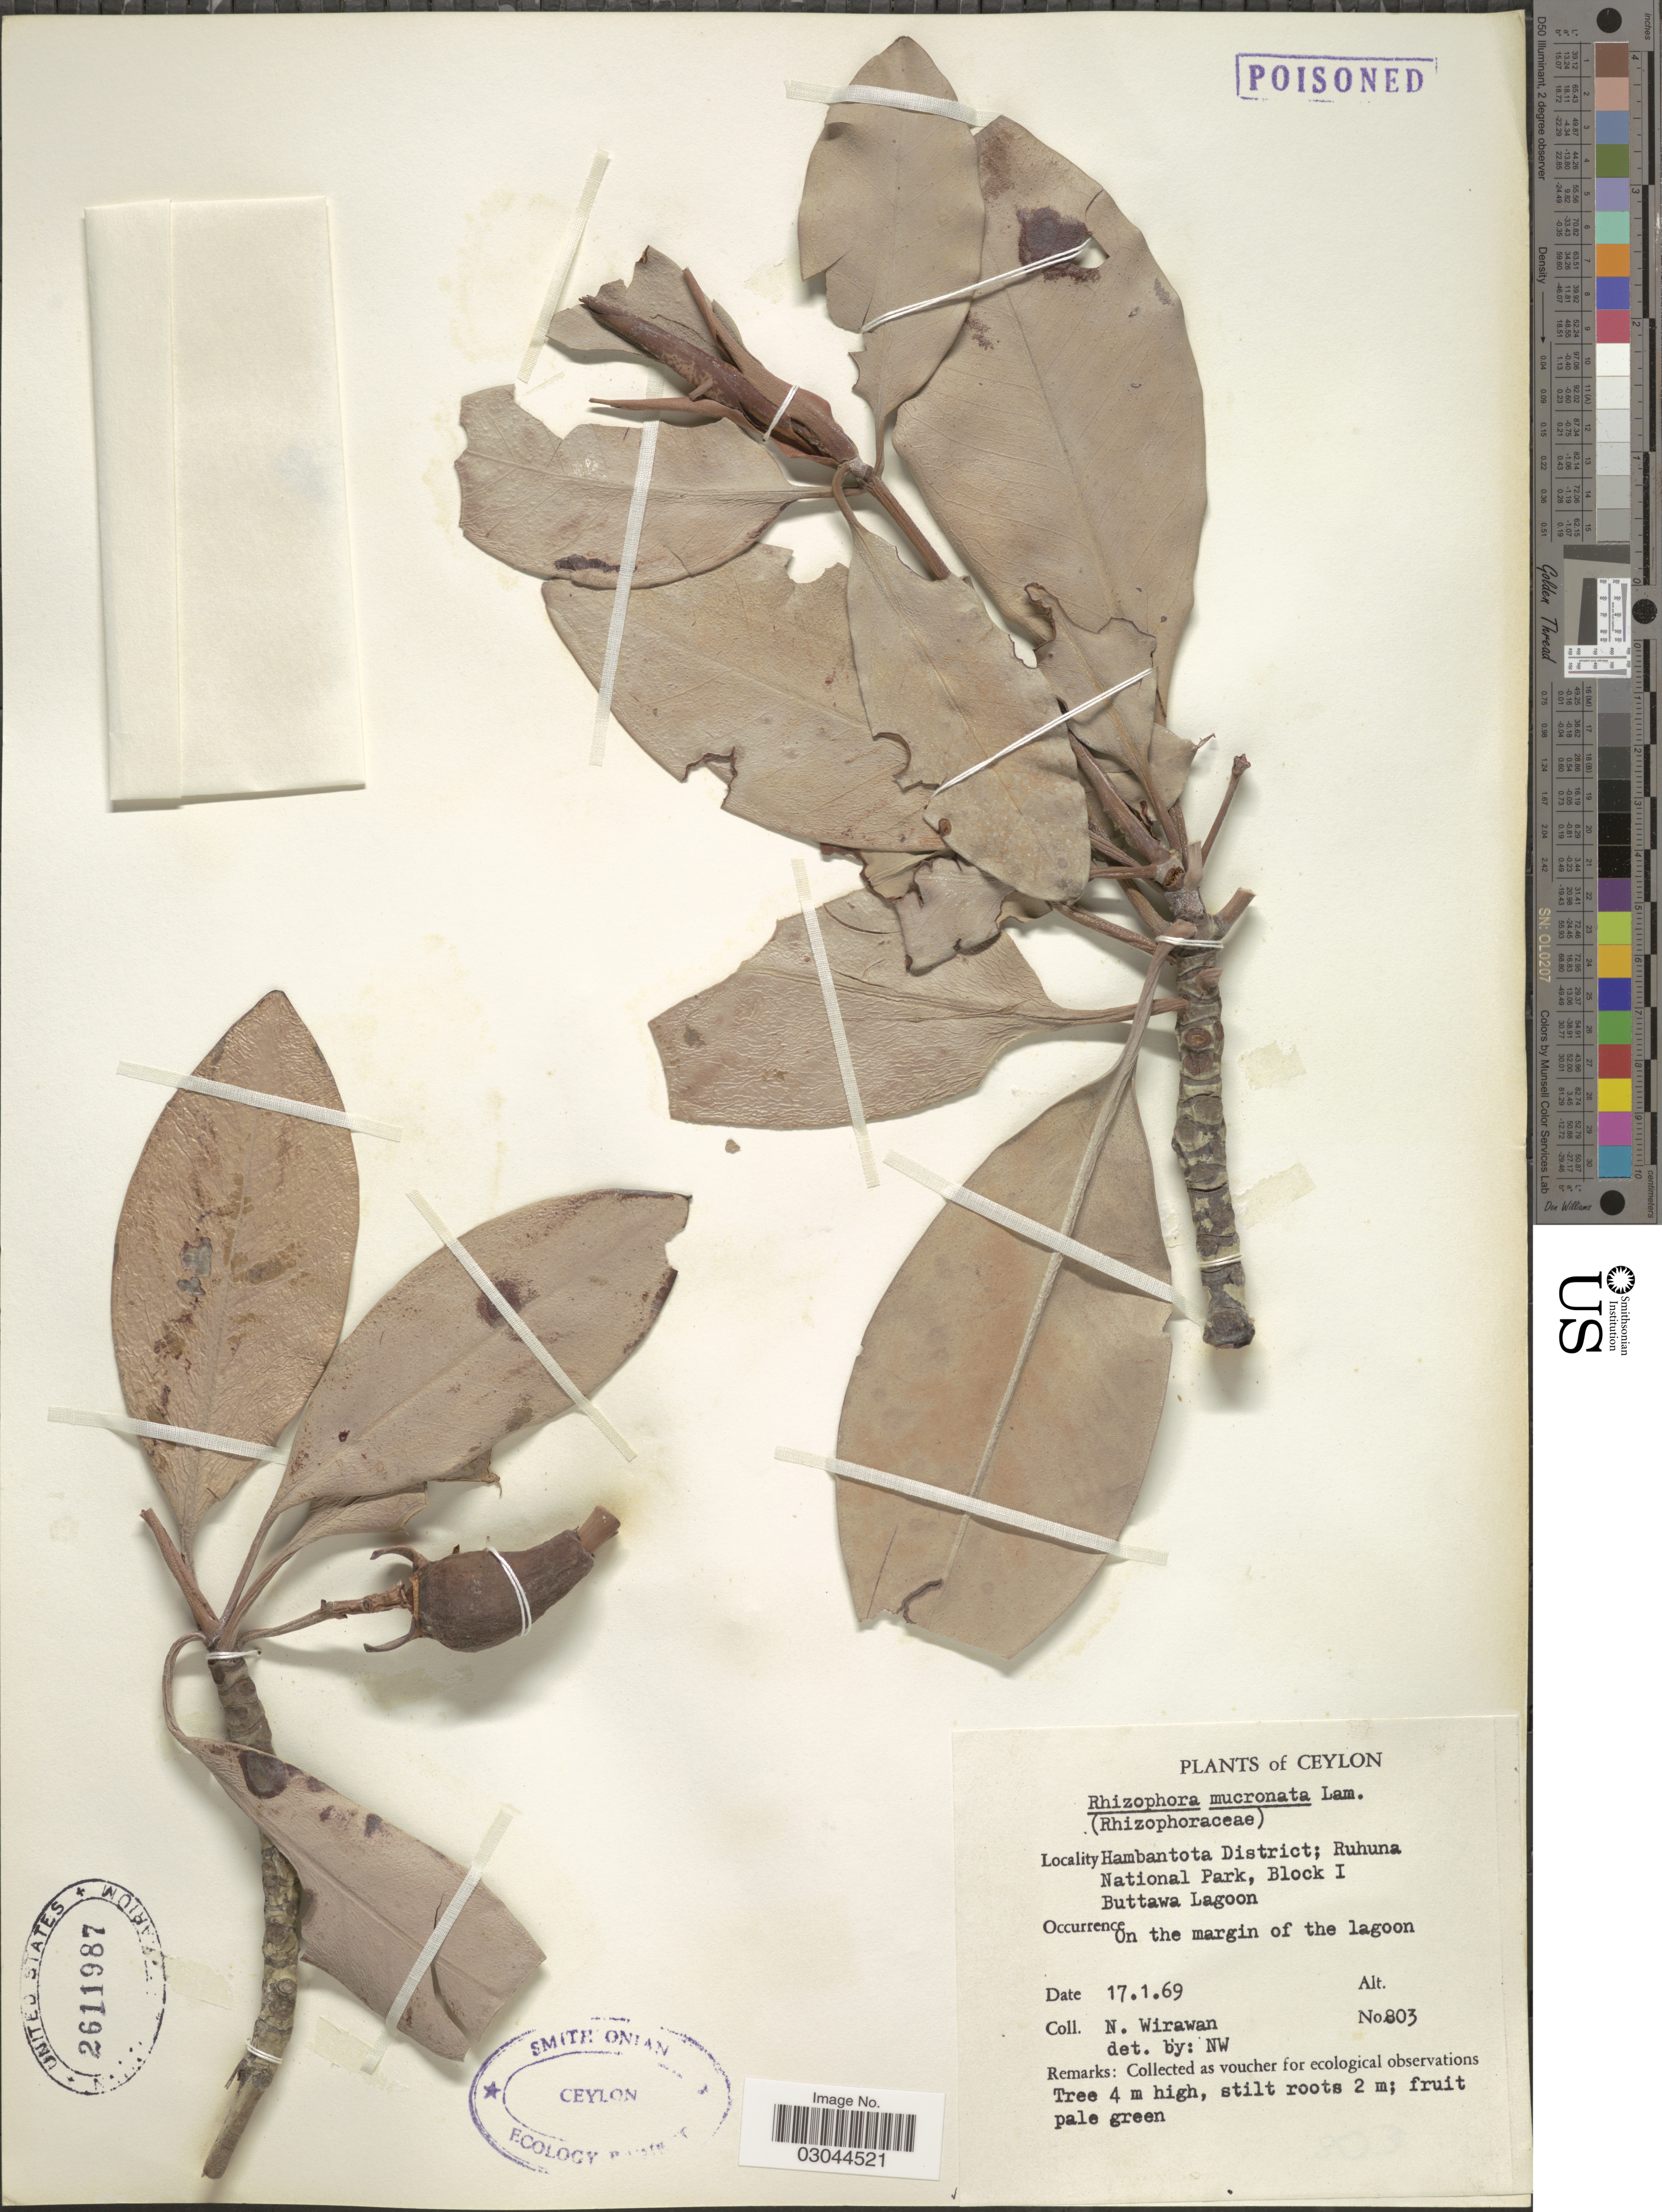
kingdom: Plantae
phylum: Tracheophyta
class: Magnoliopsida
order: Malpighiales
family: Rhizophoraceae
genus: Rhizophora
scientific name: Rhizophora mucronata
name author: Lam.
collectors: N. Wirawan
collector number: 803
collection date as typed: Transcribed d/m/y: 17/1/69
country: Sri Lanka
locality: Ceylon. Hambantota District; Ruhuna National Park, block I Buttawa Lagoon. On the margin of the lagoon.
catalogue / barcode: US 2611987